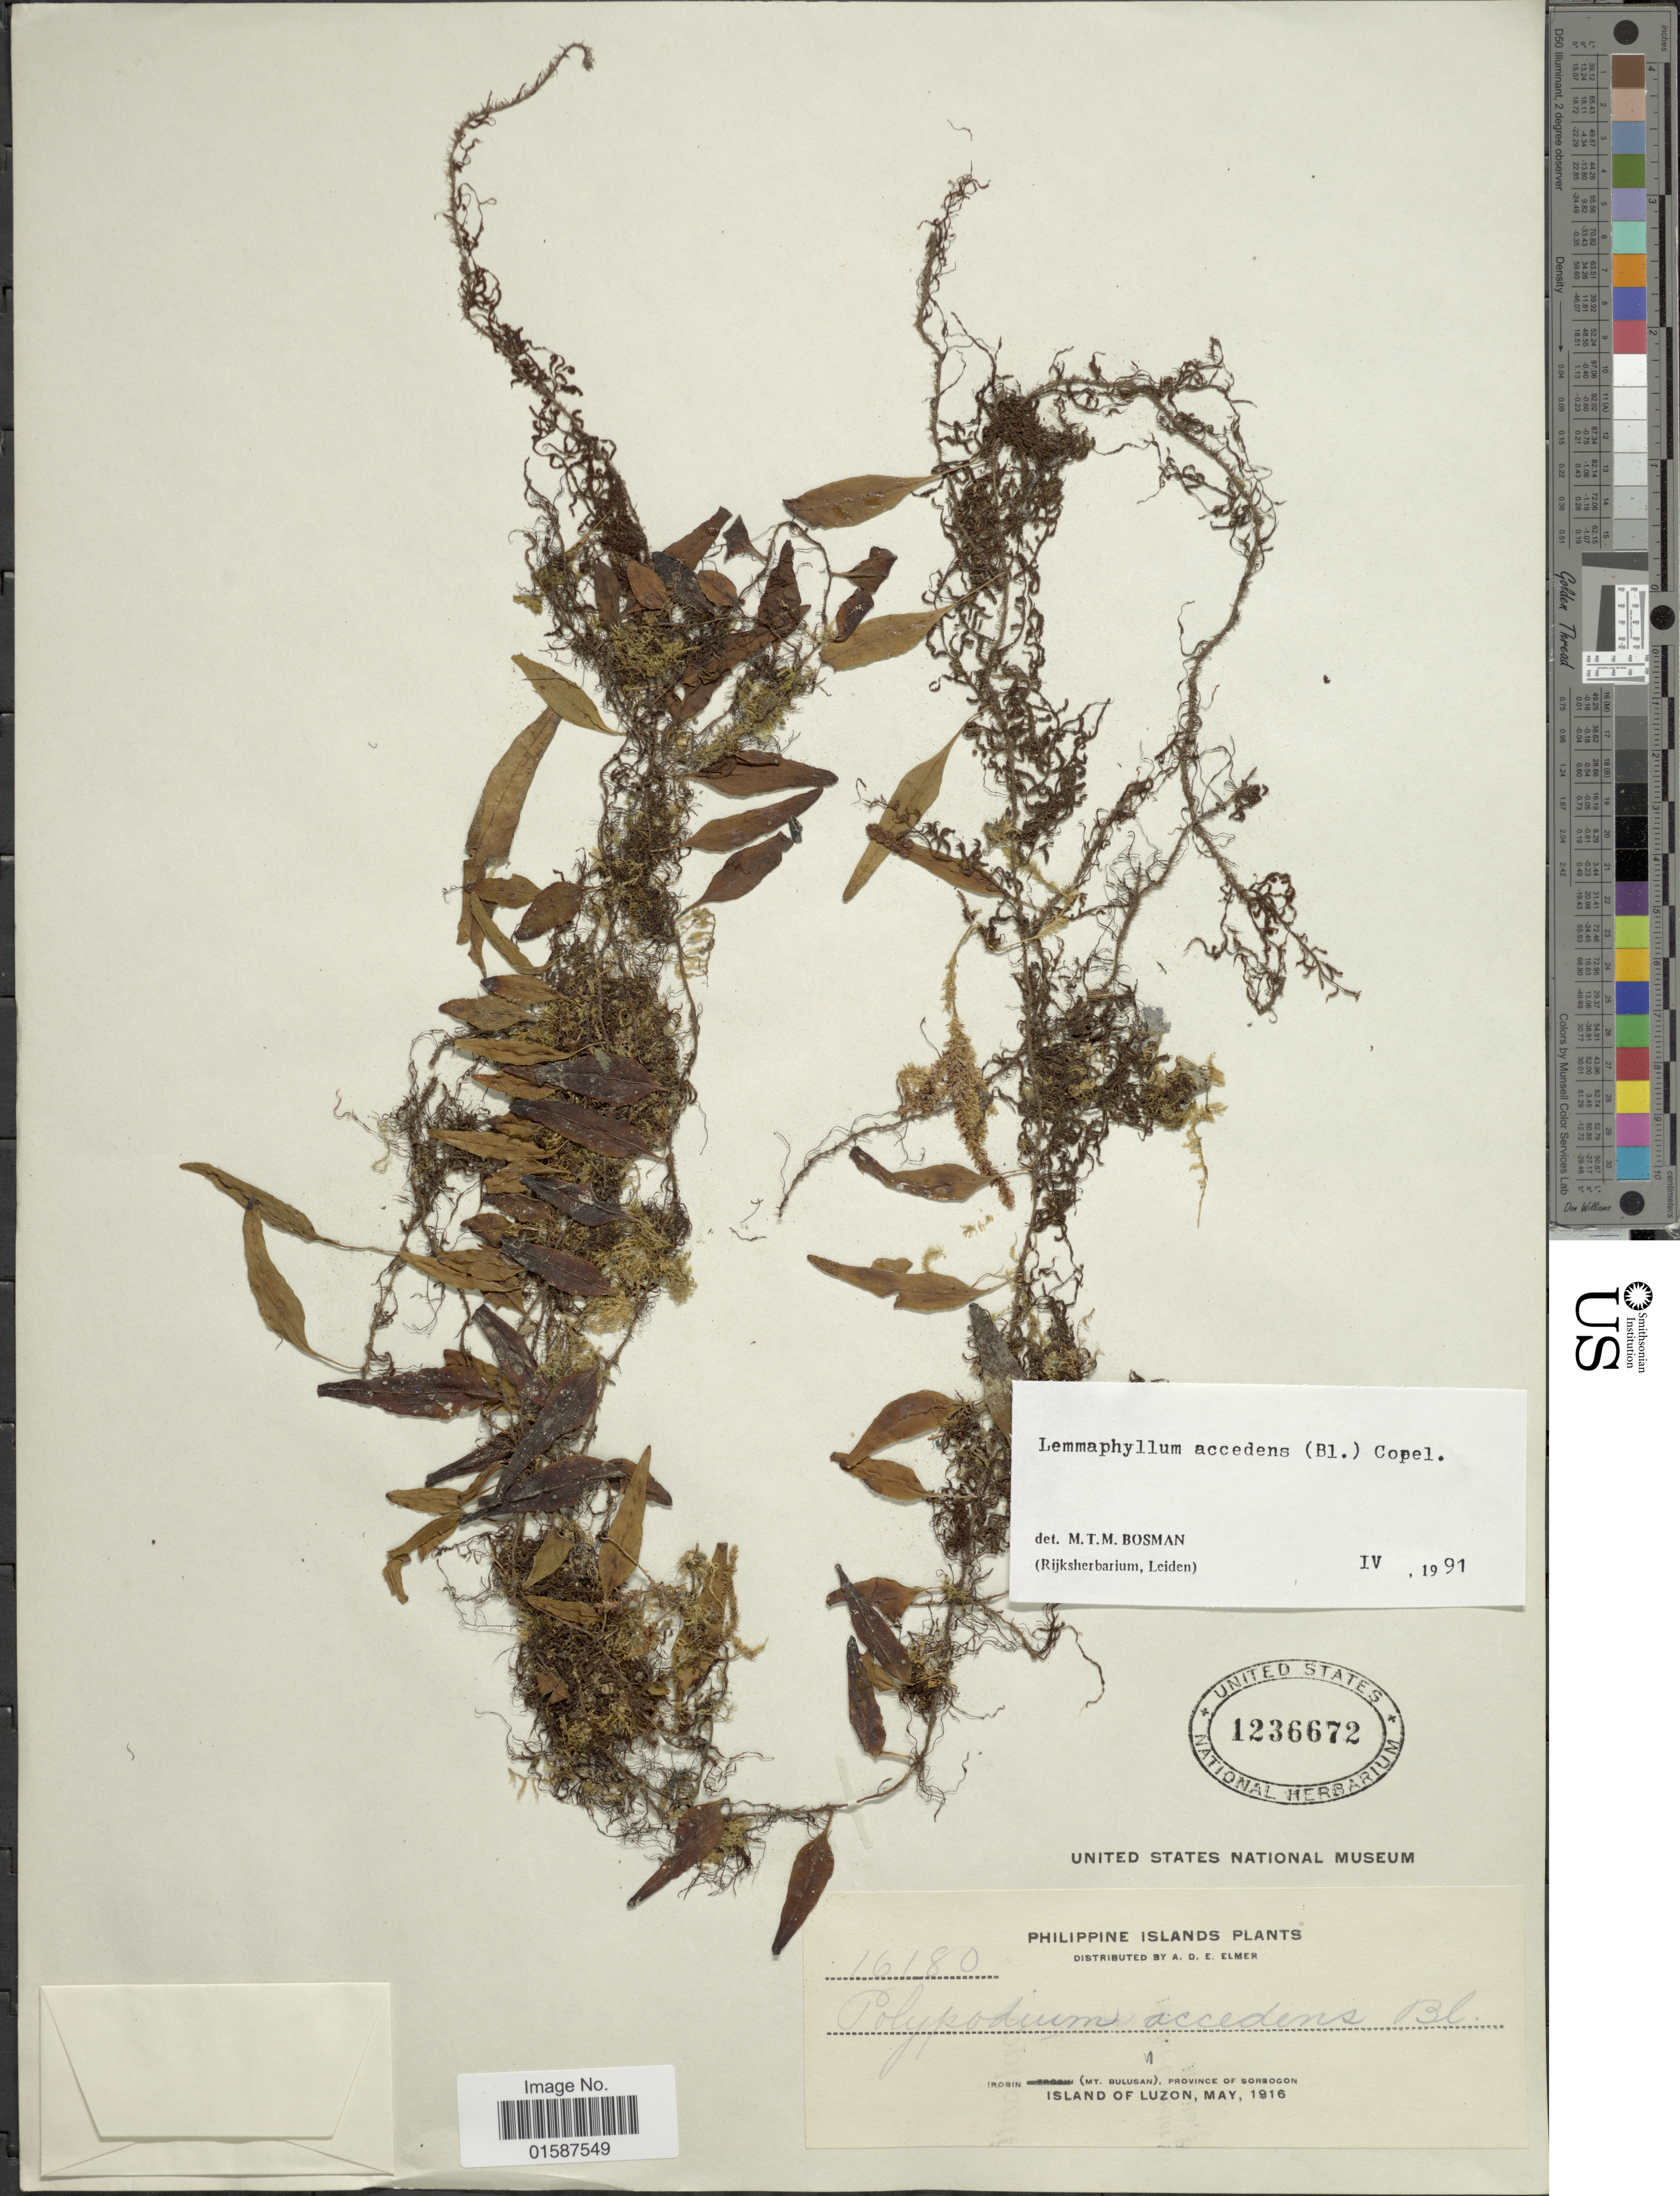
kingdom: Plantae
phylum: Tracheophyta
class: Polypodiopsida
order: Polypodiales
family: Polypodiaceae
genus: Lemmaphyllum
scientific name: Lemmaphyllum accedens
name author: (Blume) Donk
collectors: A. D. E. Elmer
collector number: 16180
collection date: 1916-05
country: Philippines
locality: Irobin (Mt. Bulusan), Province of Sorsogon, Island of Luzon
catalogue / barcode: US 1236672